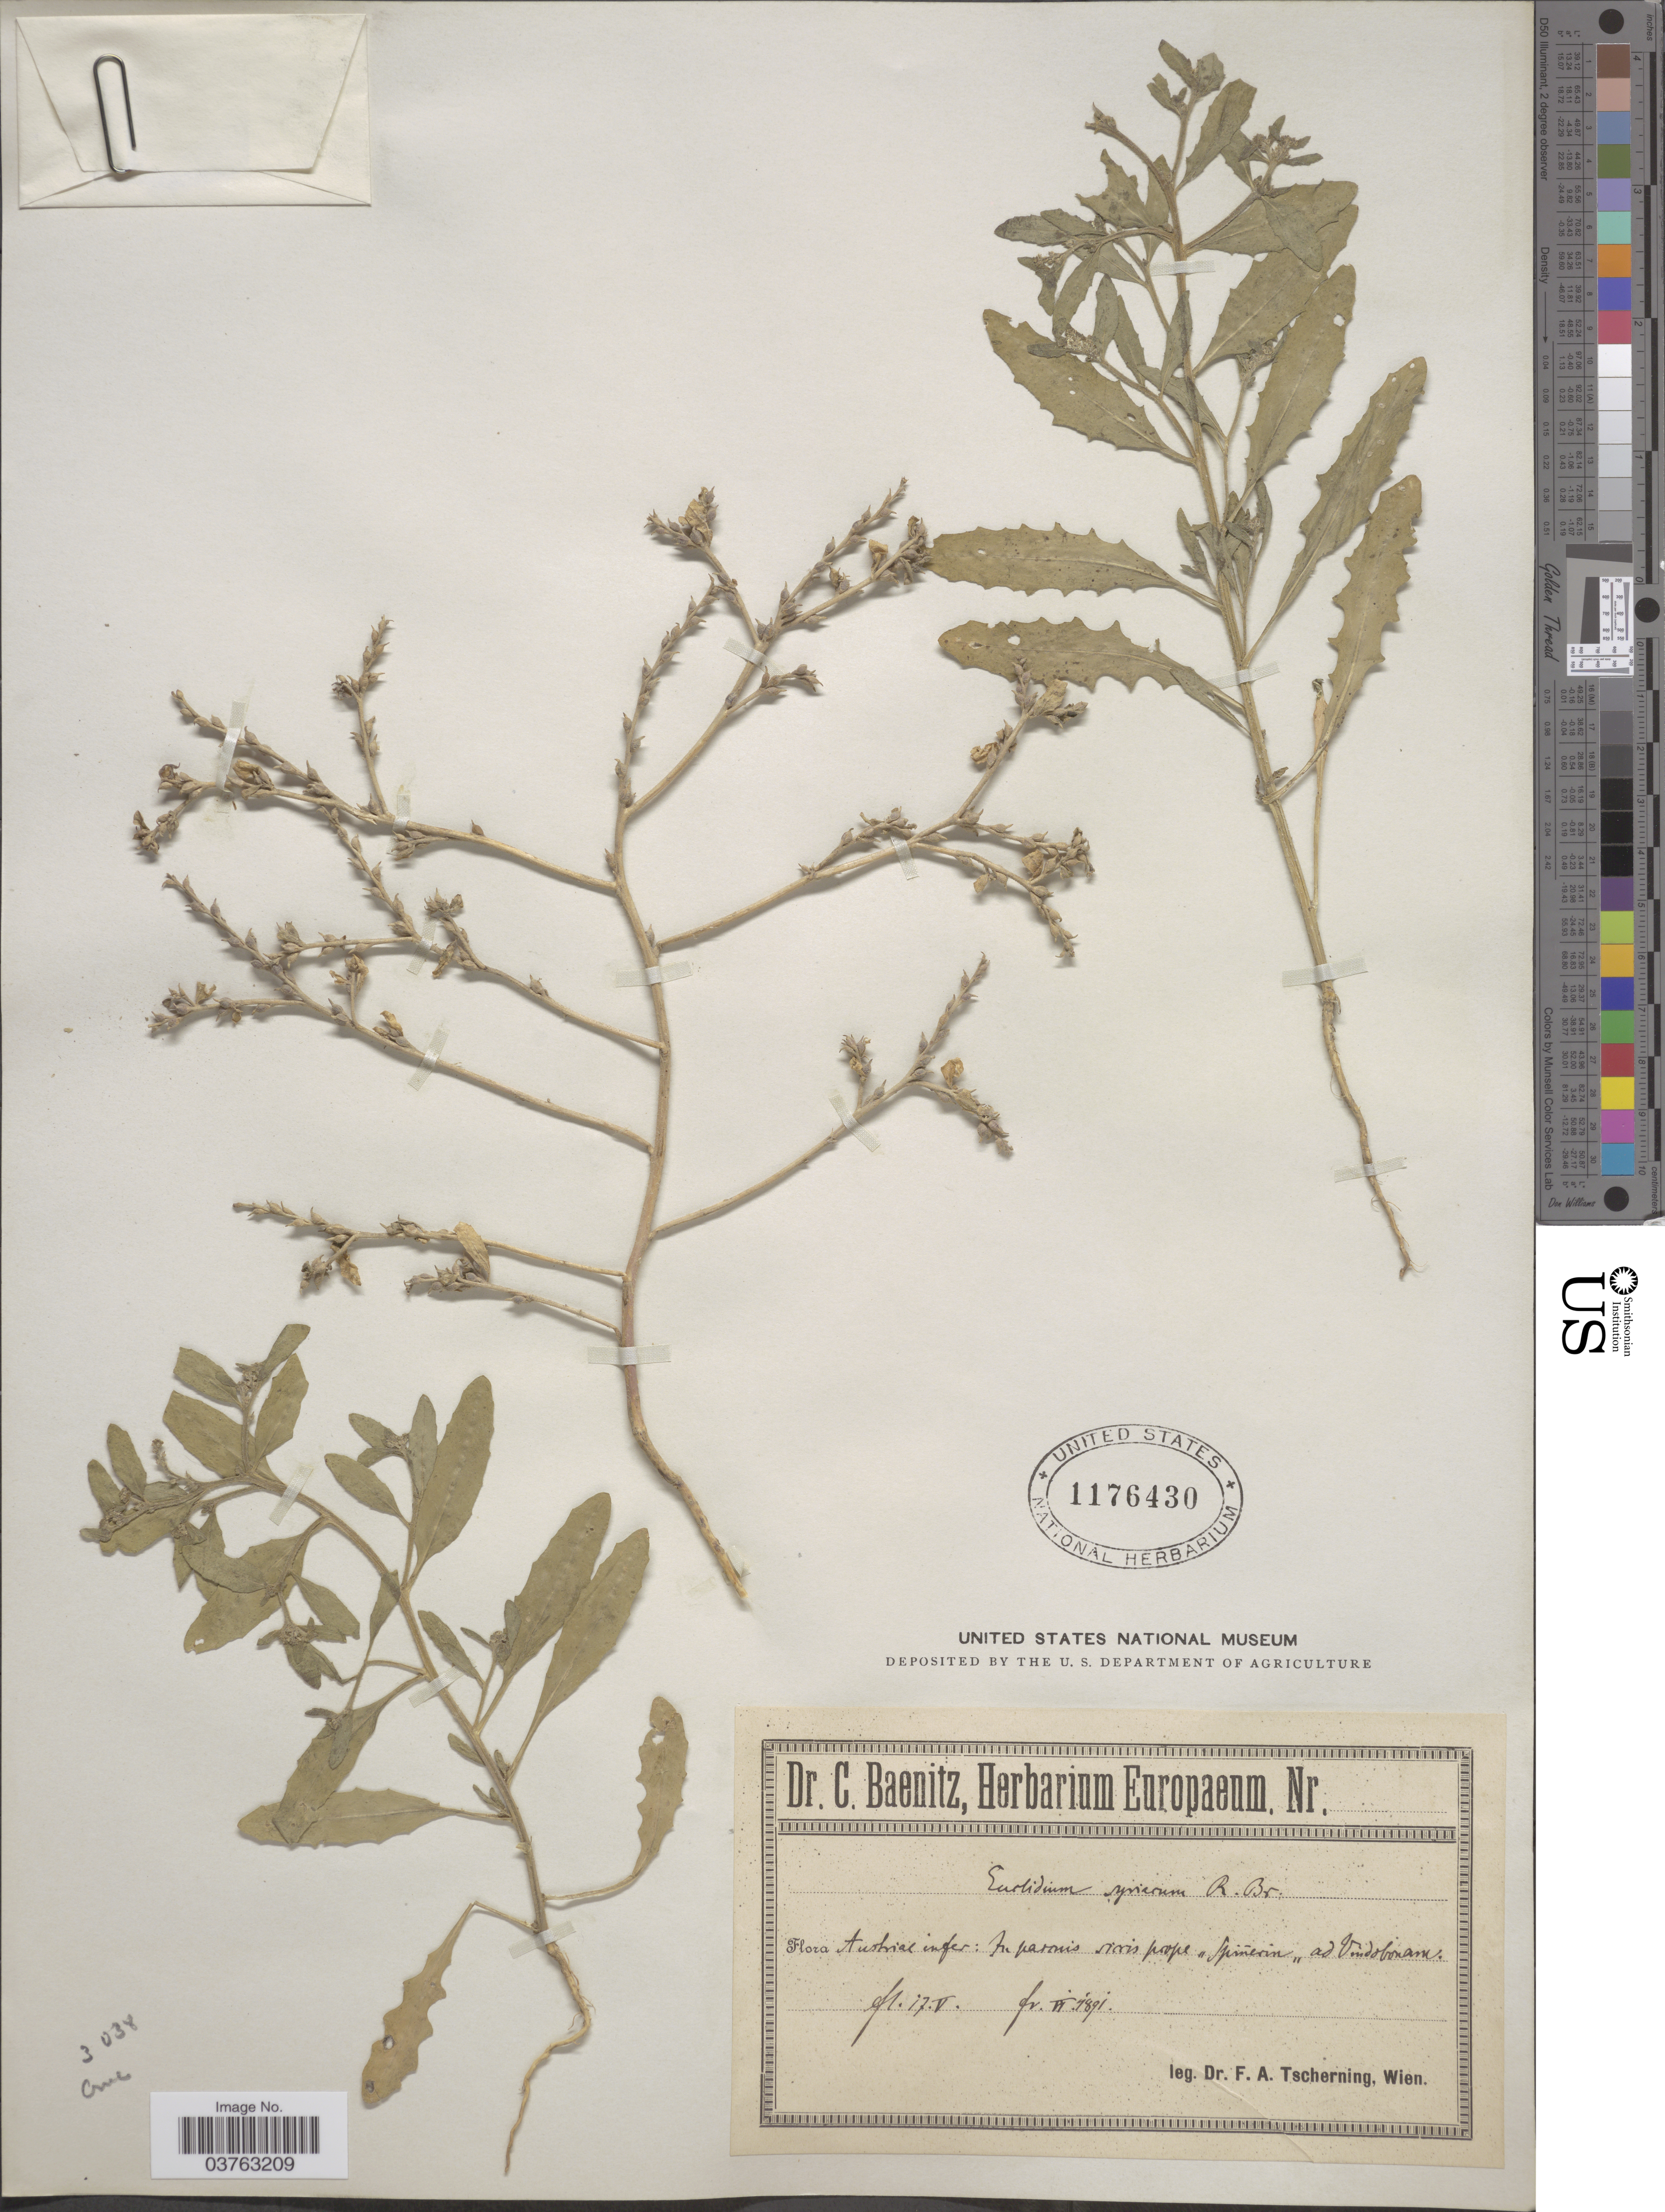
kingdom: Plantae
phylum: Tracheophyta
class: Magnoliopsida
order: Brassicales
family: Brassicaceae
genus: Euclidium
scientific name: Euclidium syriacum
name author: (L.) W.T. Aiton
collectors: F. A. Tscherning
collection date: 1891-05-17/1891-06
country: Austria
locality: Austriae infer: In parmis siccis prope ,, Spinerin,, ad Vindobonam.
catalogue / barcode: US 1176430